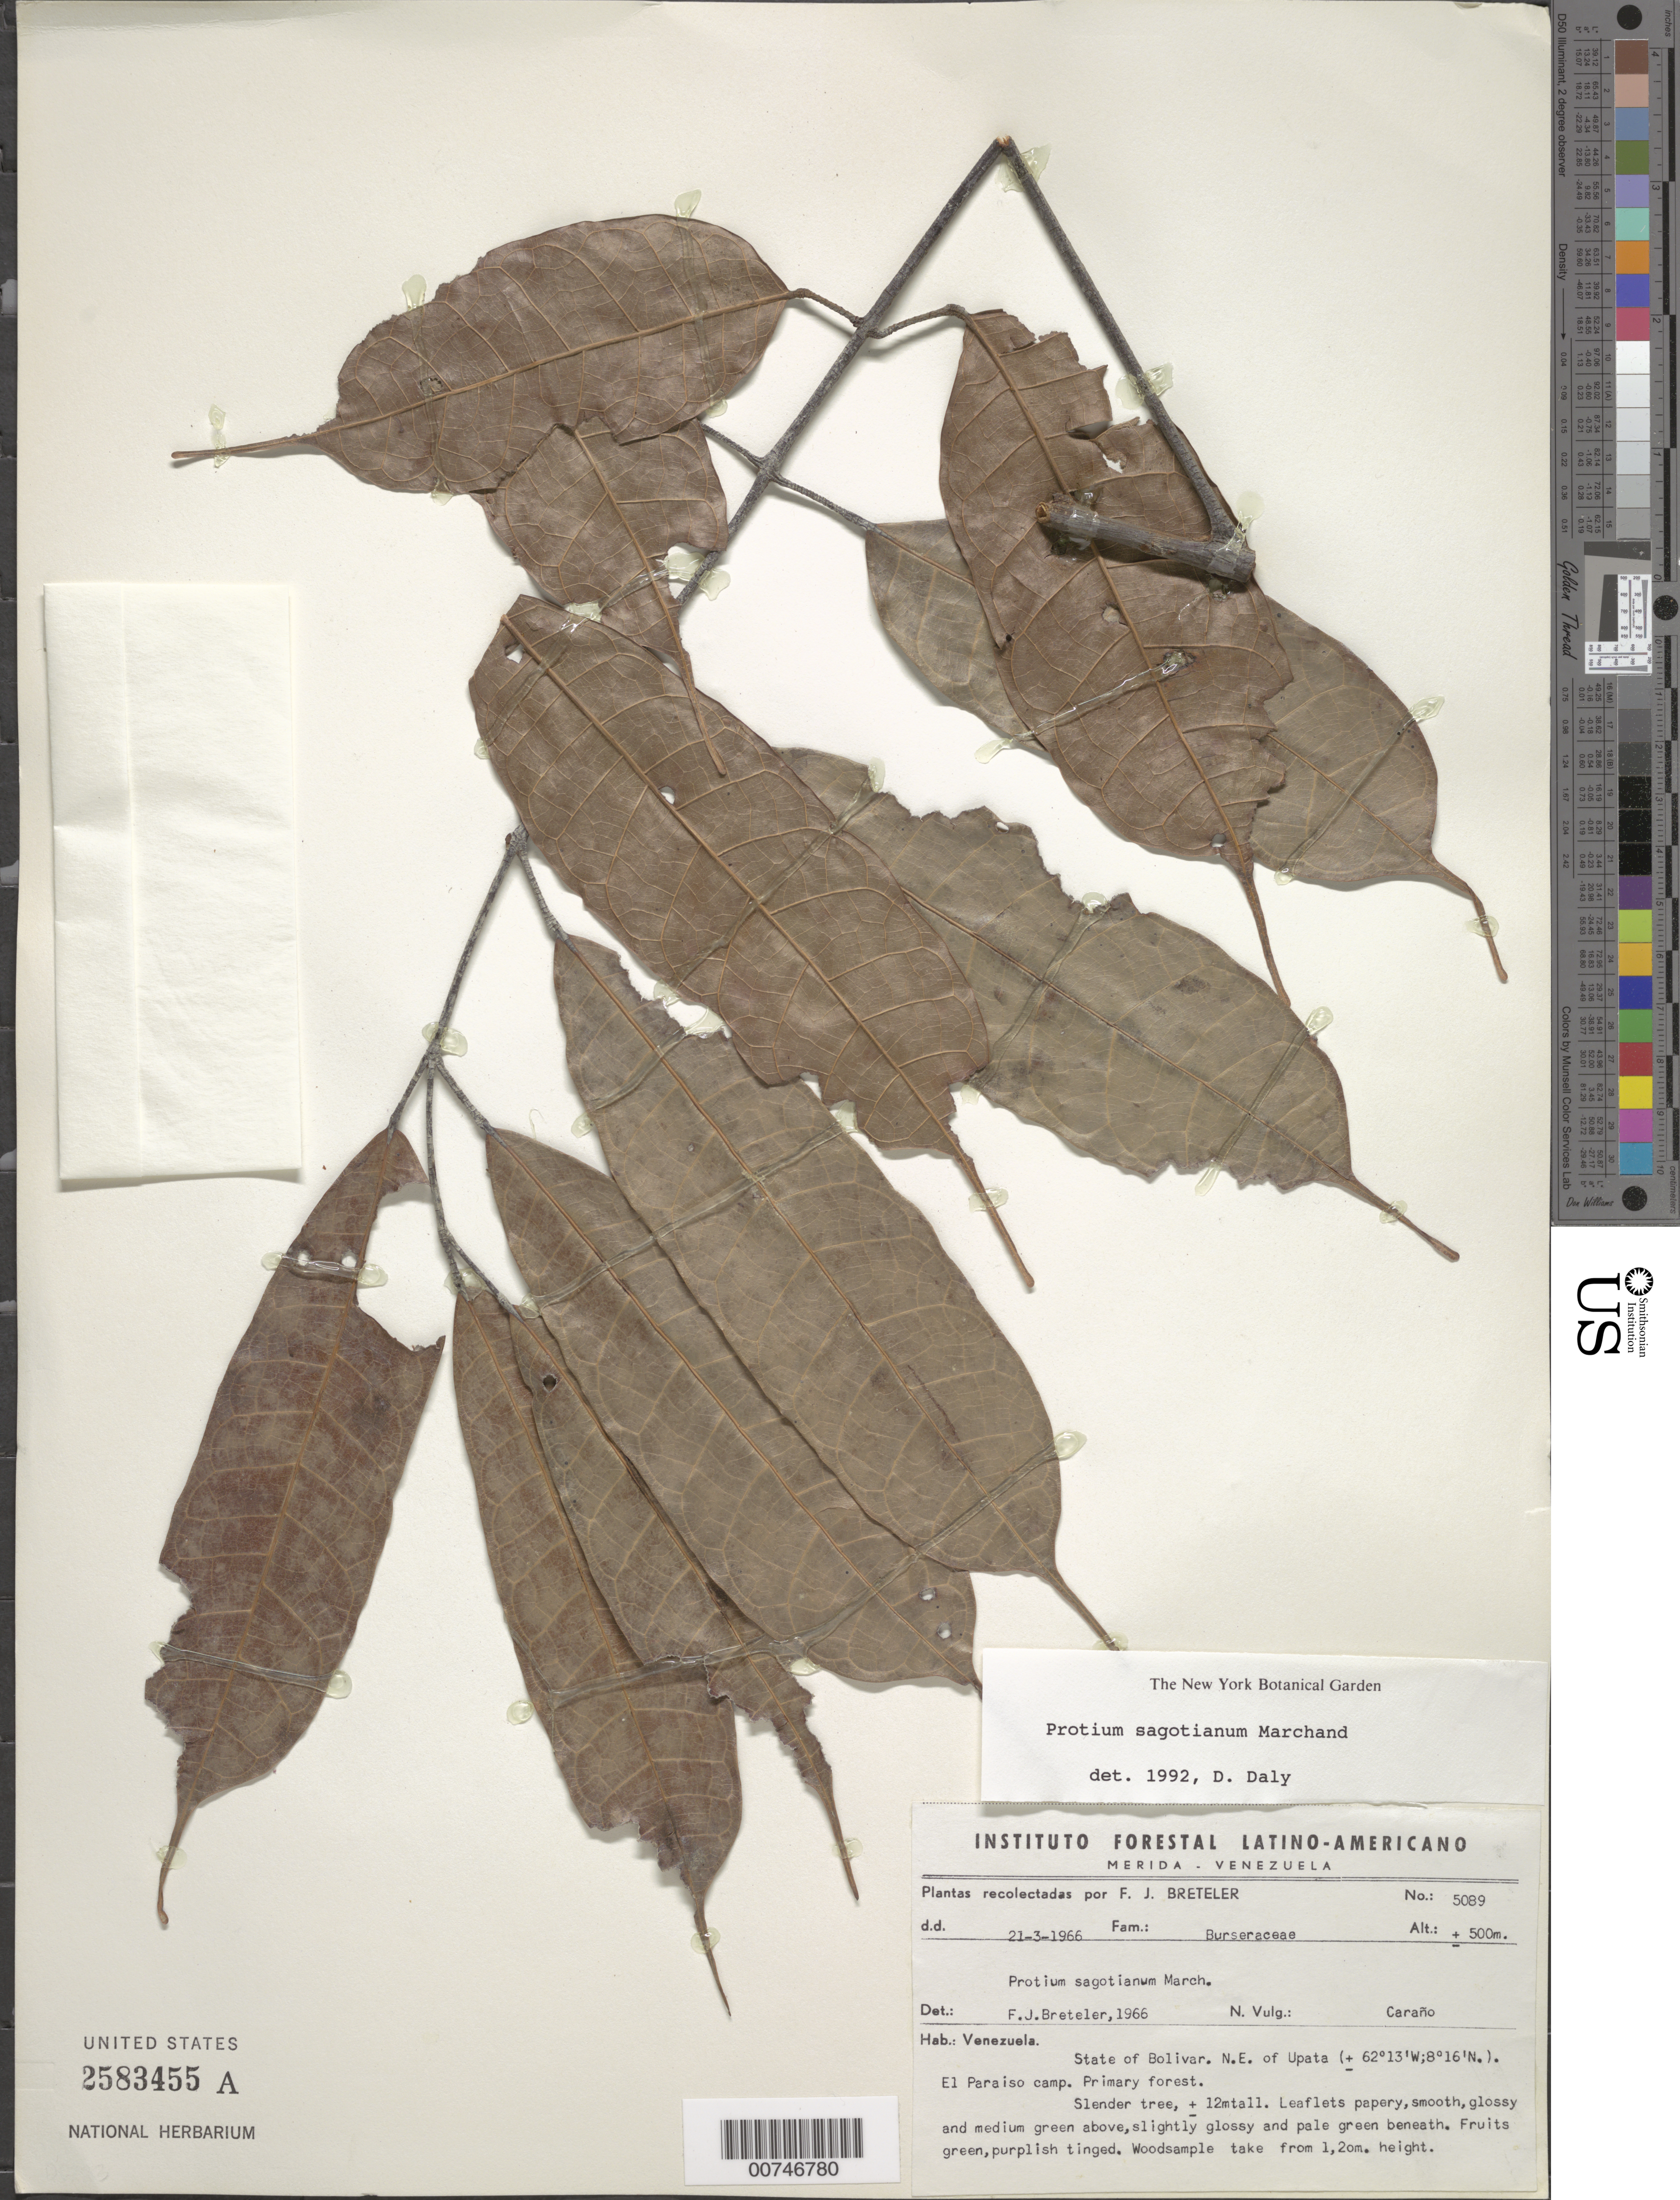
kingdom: Plantae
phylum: Tracheophyta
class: Magnoliopsida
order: Sapindales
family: Burseraceae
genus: Protium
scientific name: Protium sagotianum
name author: Marchand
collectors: F. J. Breteler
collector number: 5089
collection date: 1966-03-21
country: Venezuela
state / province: Bolivar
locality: N.E. of Upata. El Paraiso camp. Primary forest.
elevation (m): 500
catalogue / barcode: US 2583455A